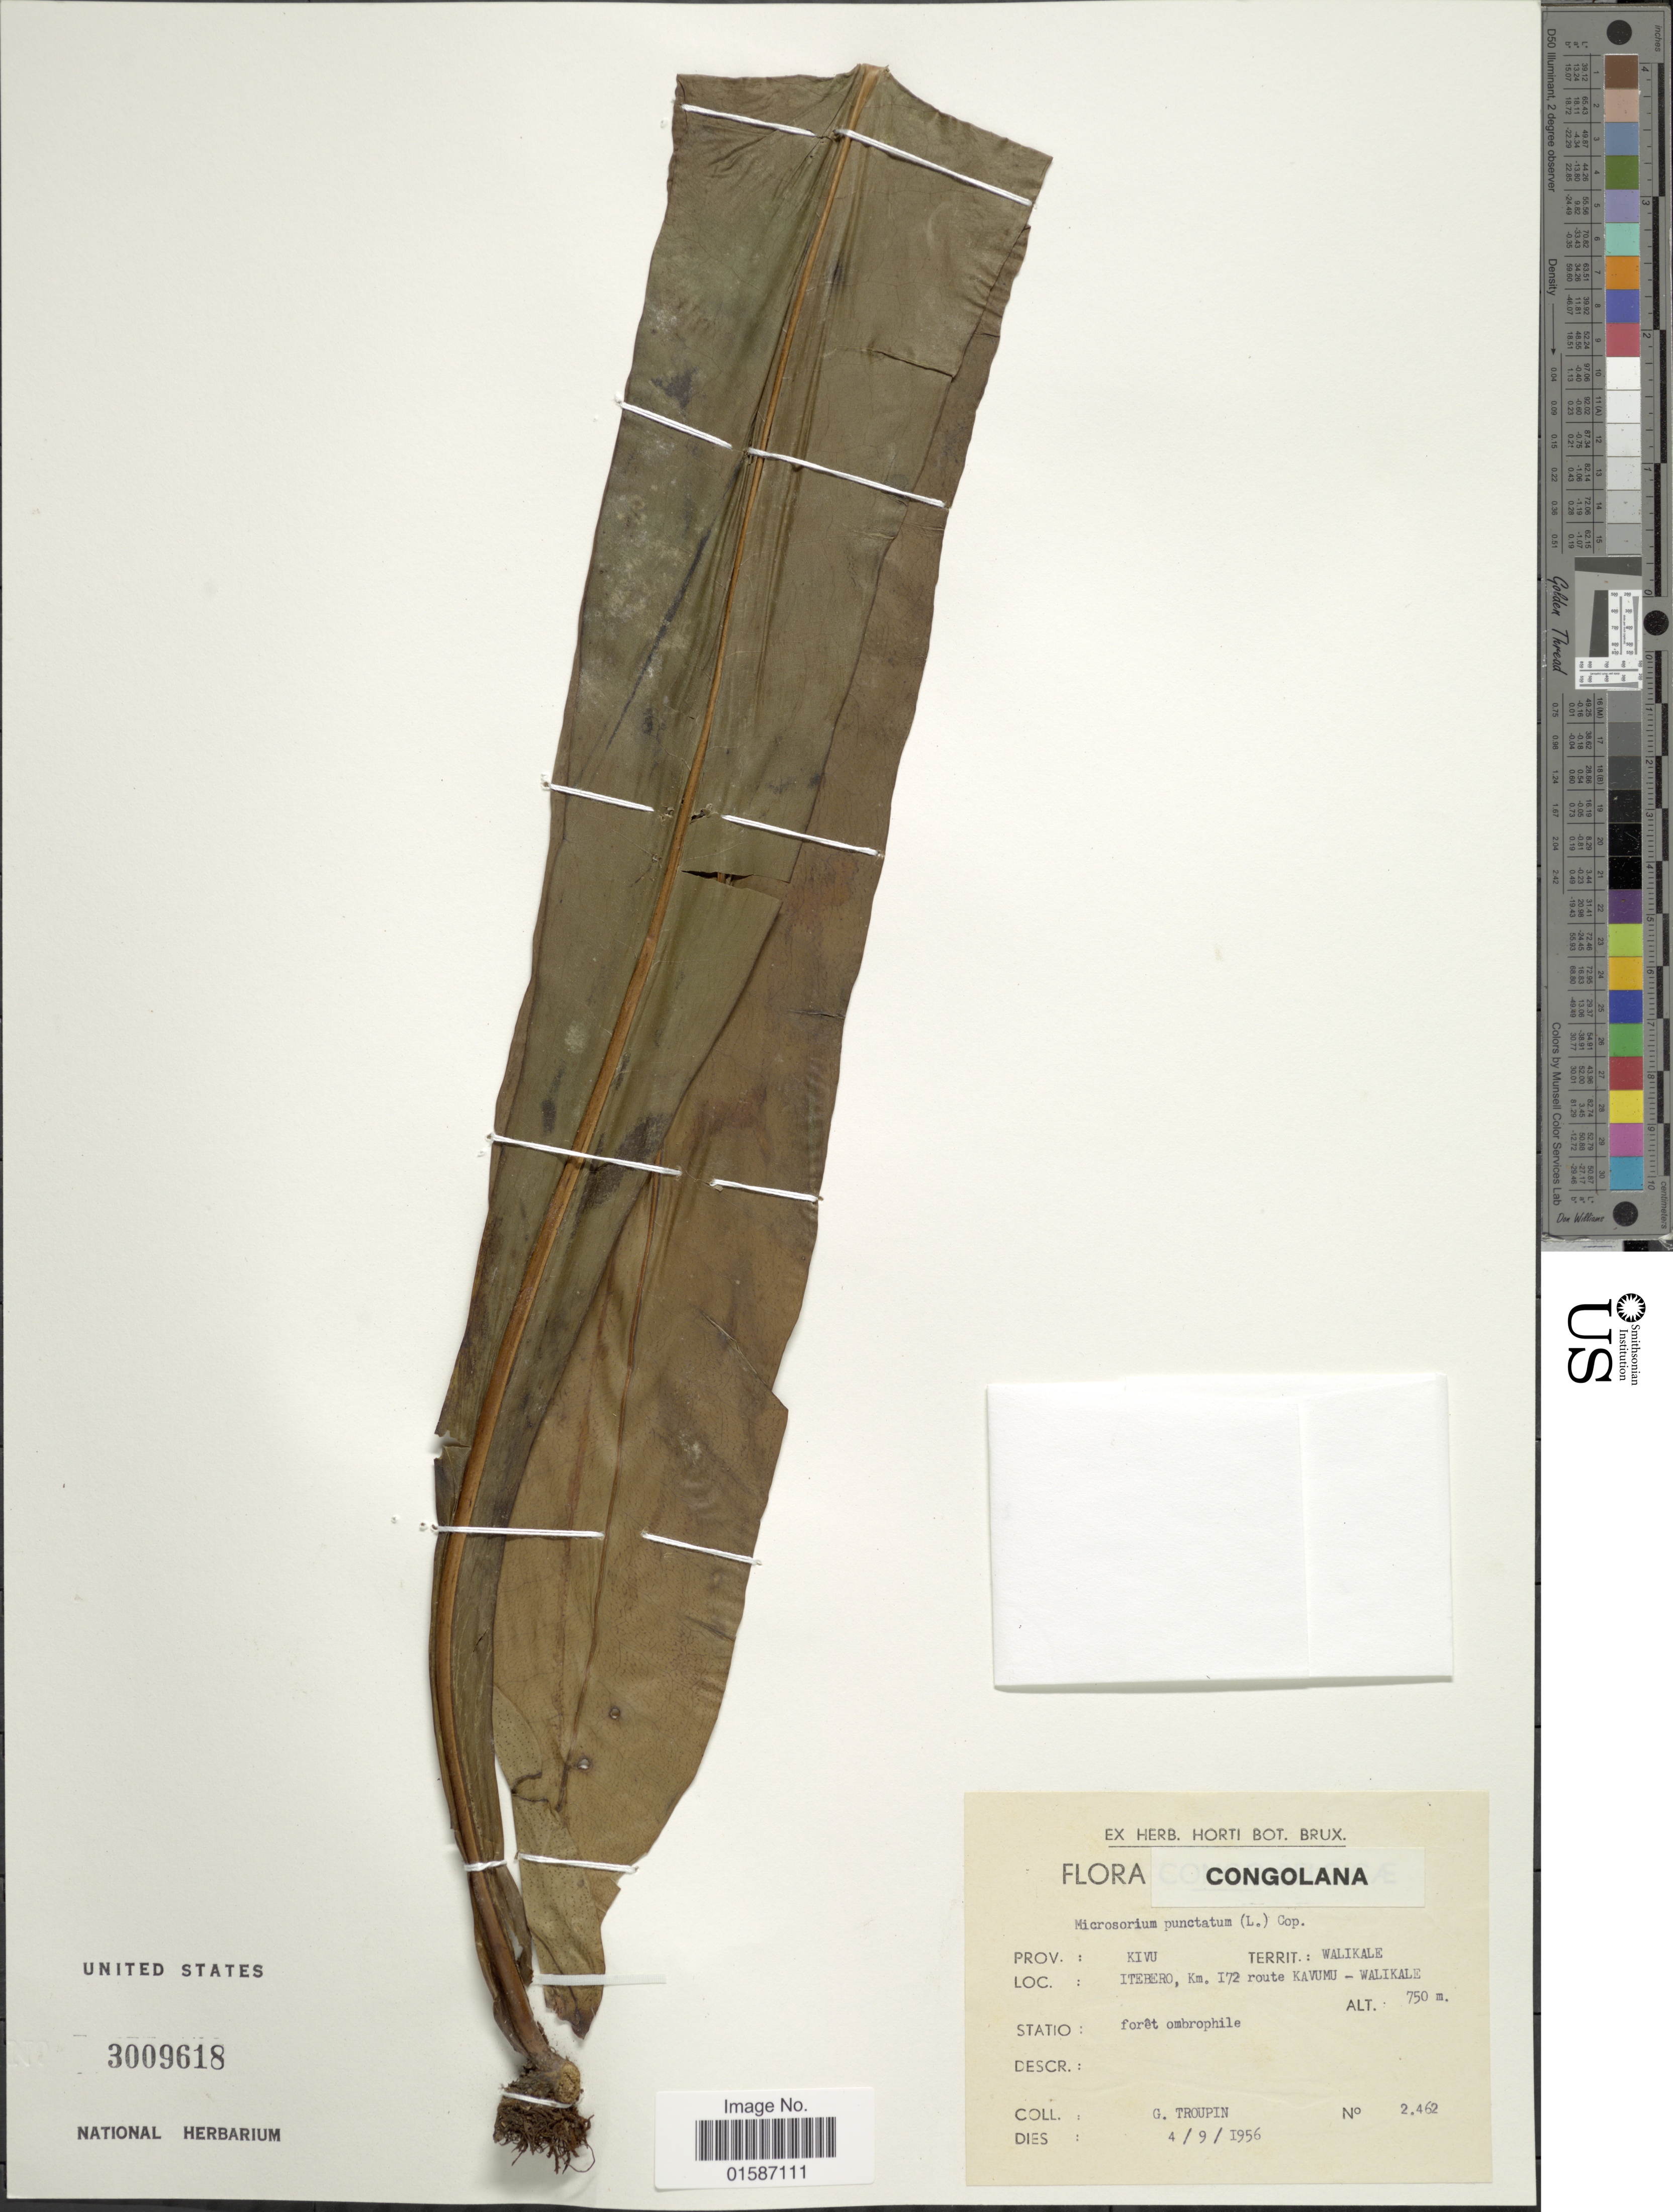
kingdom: Plantae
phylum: Tracheophyta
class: Polypodiopsida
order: Polypodiales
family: Polypodiaceae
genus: Microsorum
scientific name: Microsorum punctatum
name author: (L.) Copel.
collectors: G. Troupin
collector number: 2462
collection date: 1956-09-04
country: Congo, Democratic Republic of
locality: Prov. Kivu, Territ. Walikale, Iterero, KM. 172 route Kavumu - Walikale, Congolana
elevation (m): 750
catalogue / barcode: US 3009618